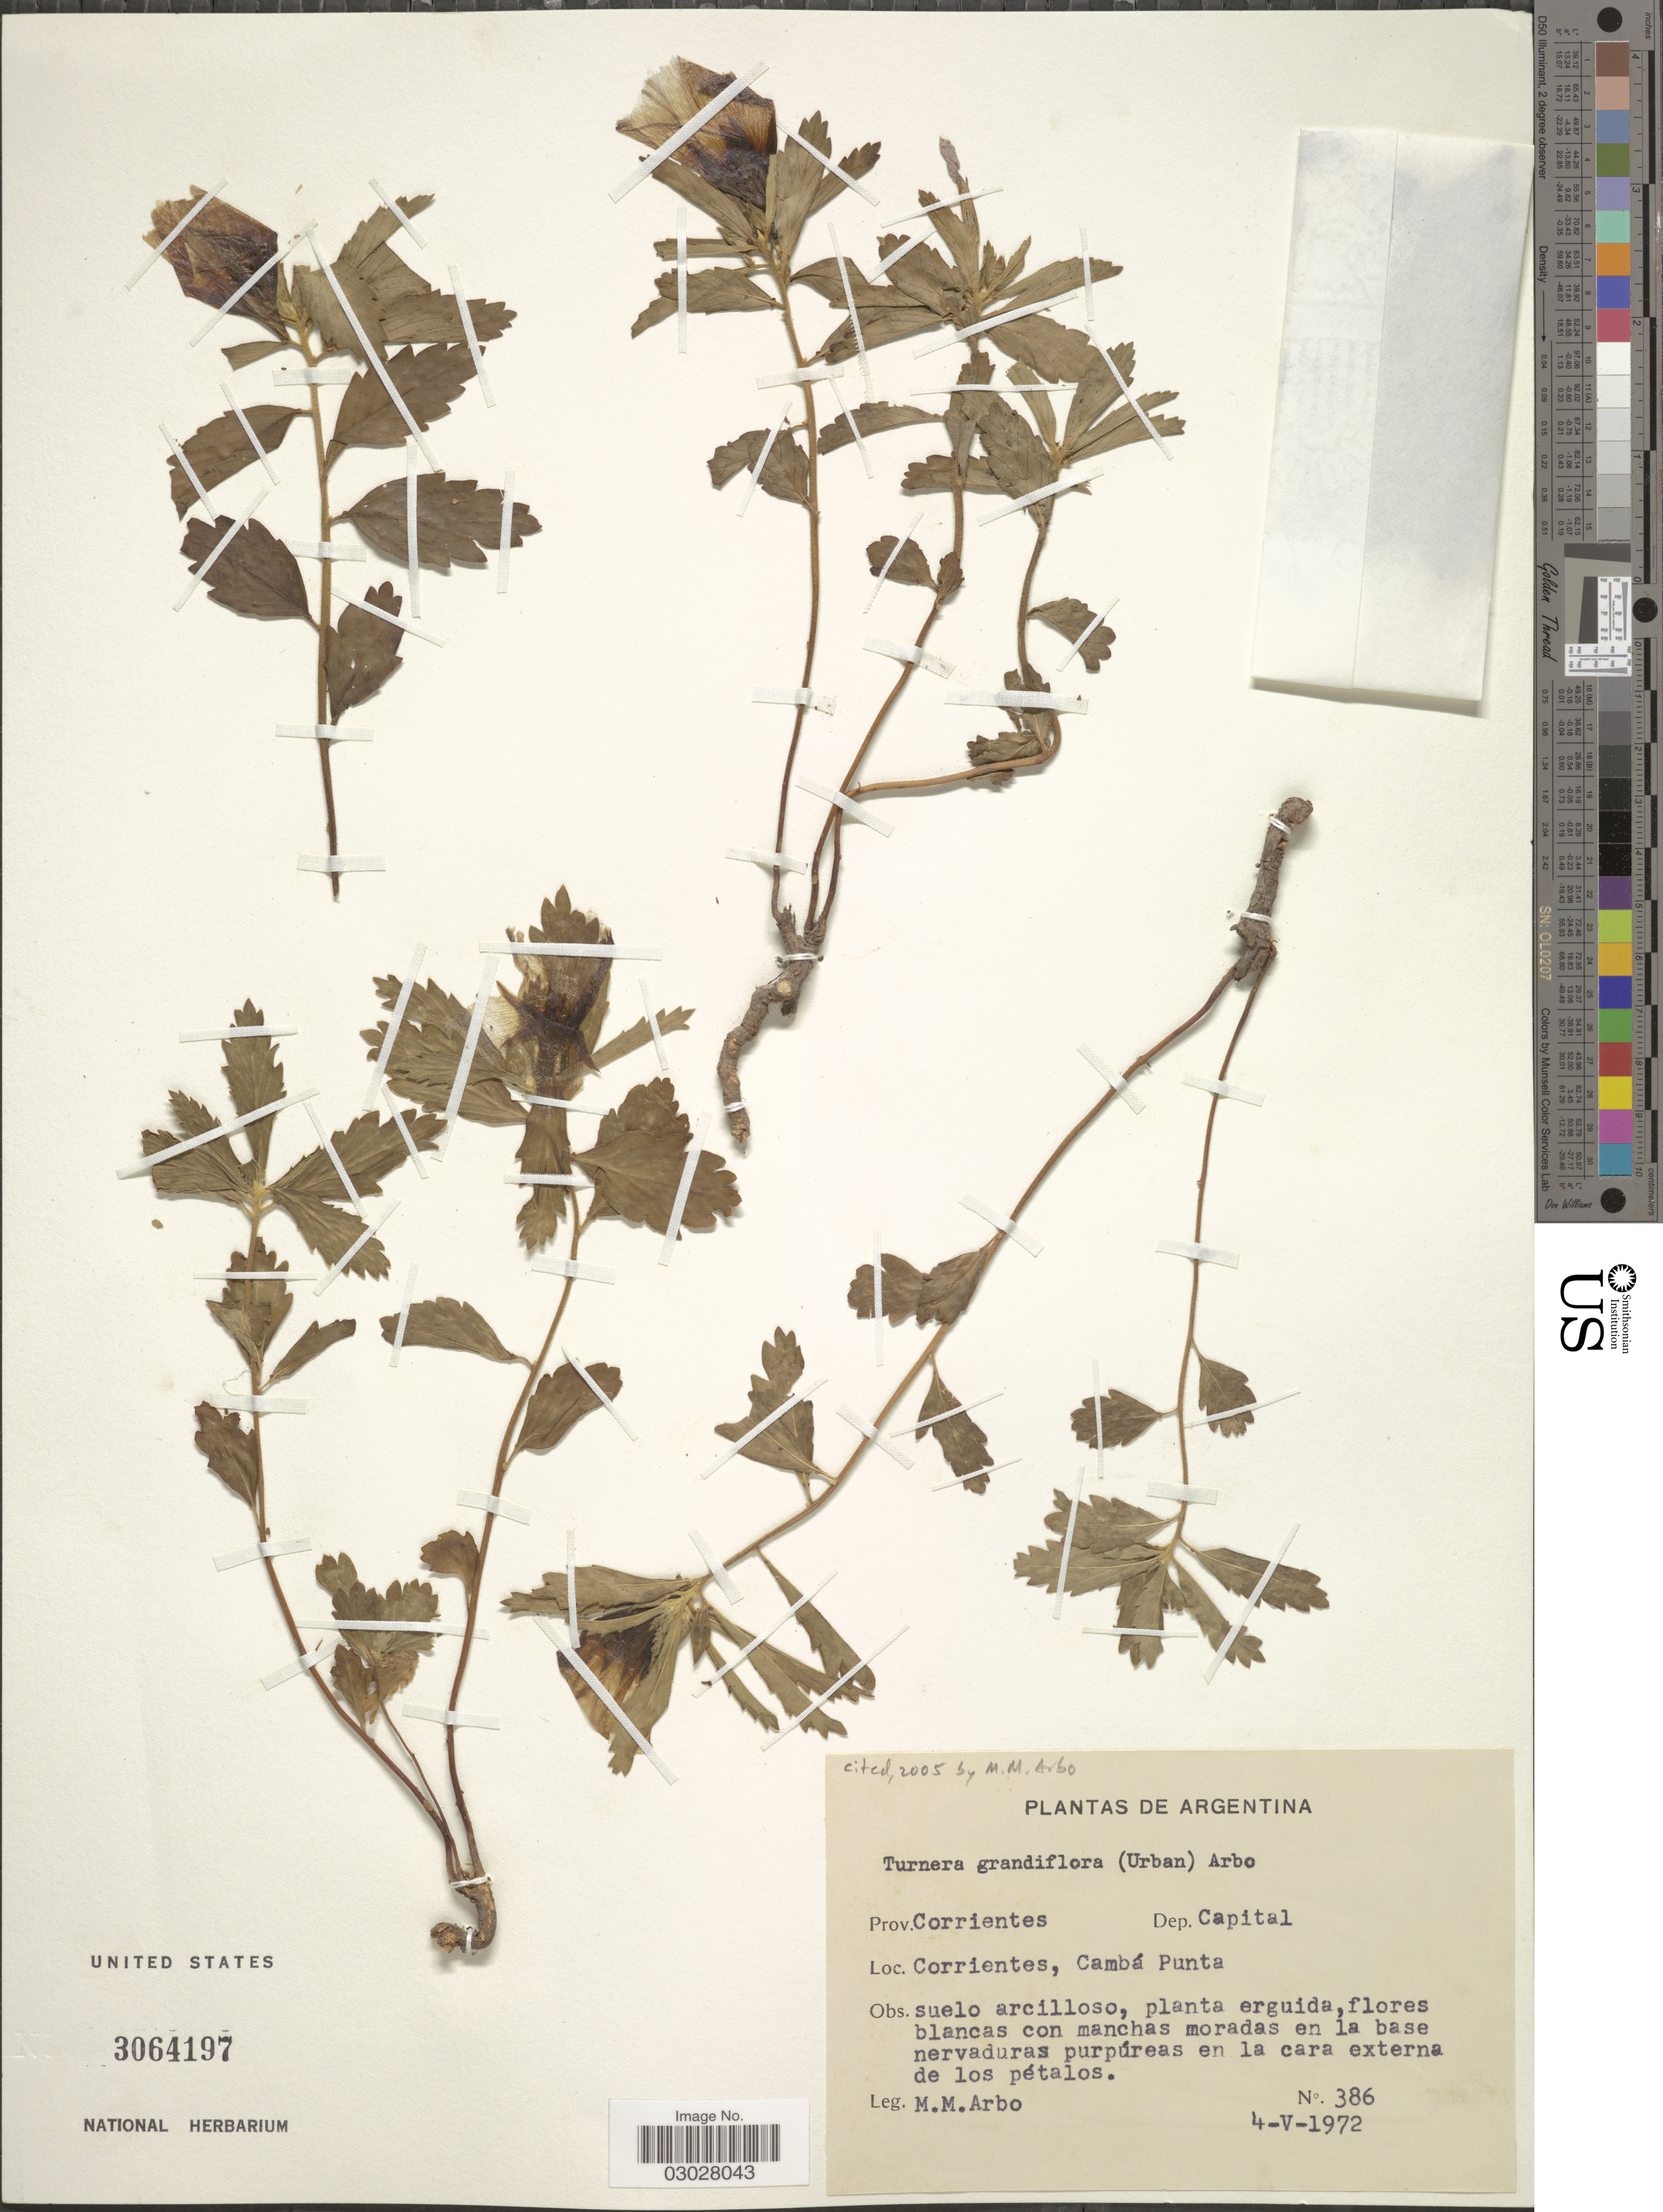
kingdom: Plantae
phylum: Tracheophyta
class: Magnoliopsida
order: Malpighiales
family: Turneraceae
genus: Turnera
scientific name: Turnera grandiflora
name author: (Urb.) Arbo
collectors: M. M. Arbo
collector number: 386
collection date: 1972-05-04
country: Argentina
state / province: Corrientes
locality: Prov. Corrientes. Dep. Capital. Corrientes, Cambá Punta.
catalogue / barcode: US 3064197